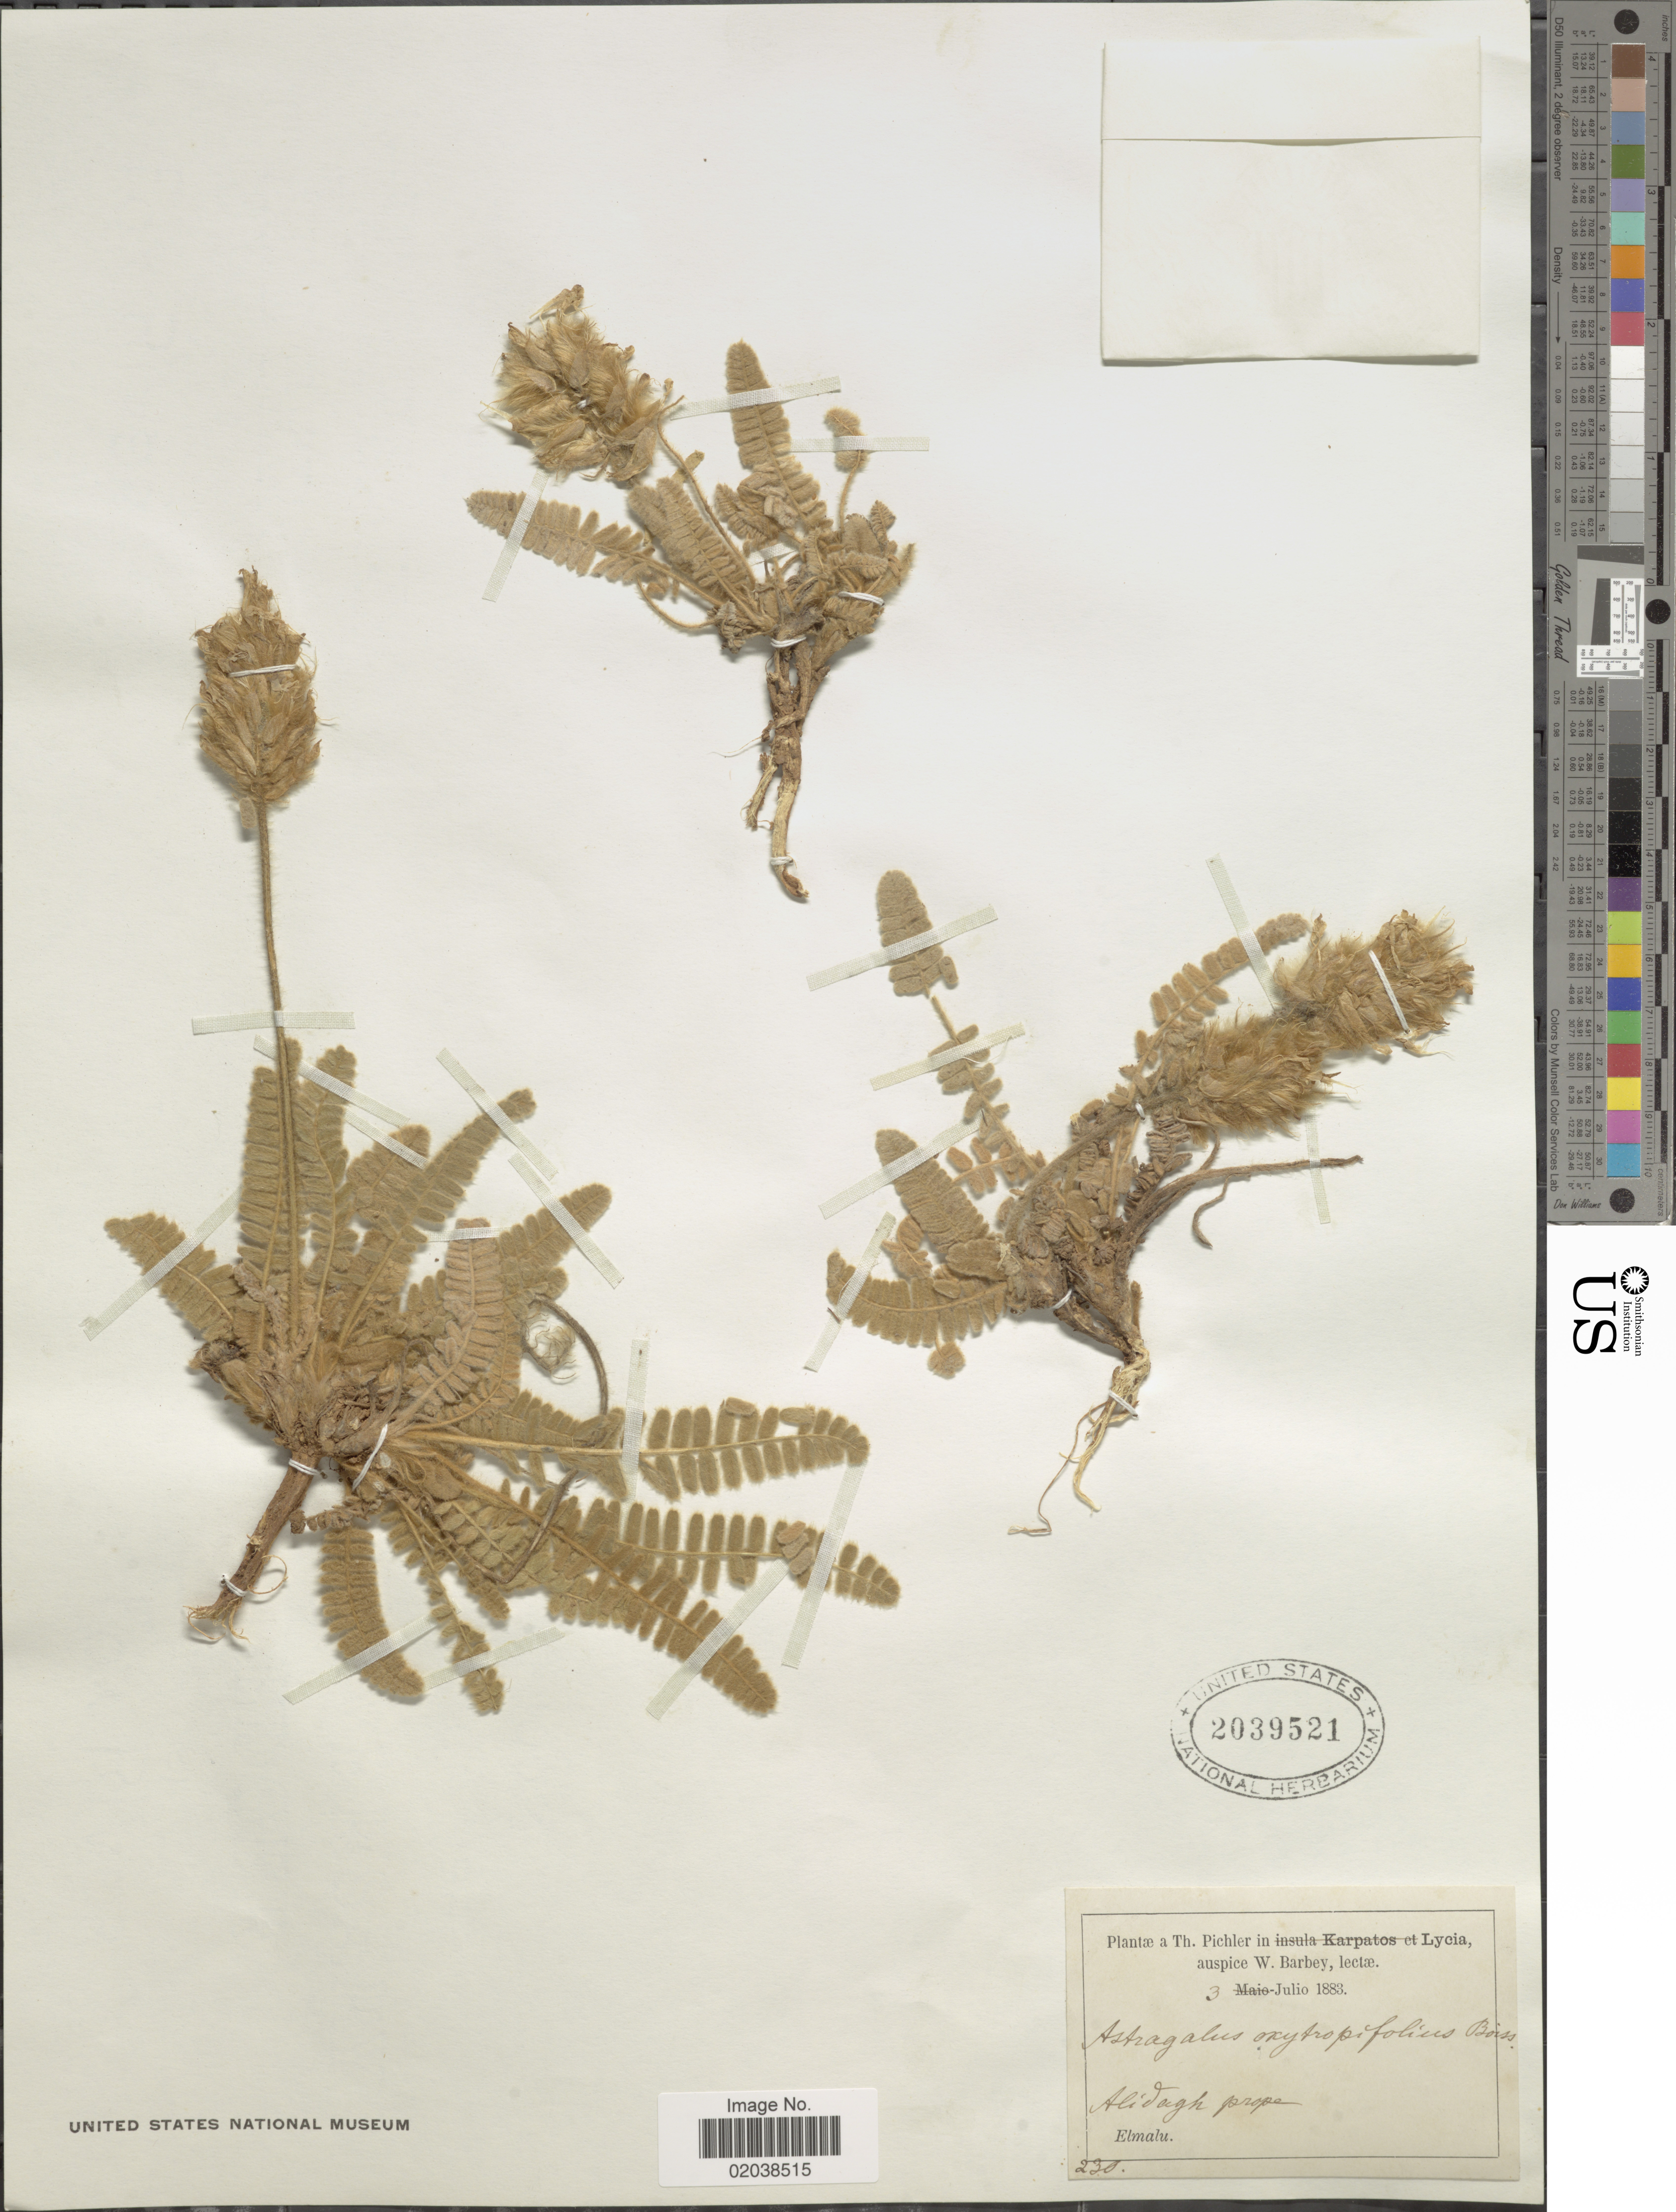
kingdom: Plantae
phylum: Tracheophyta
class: Magnoliopsida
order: Fabales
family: Fabaceae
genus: Astragalus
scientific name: Astragalus oxytropifolius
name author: Boiss.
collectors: T. Pichler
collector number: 230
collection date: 1883-07-03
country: Turkey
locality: Lycia. Alidagh prope. Almalu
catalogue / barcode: US 2039521